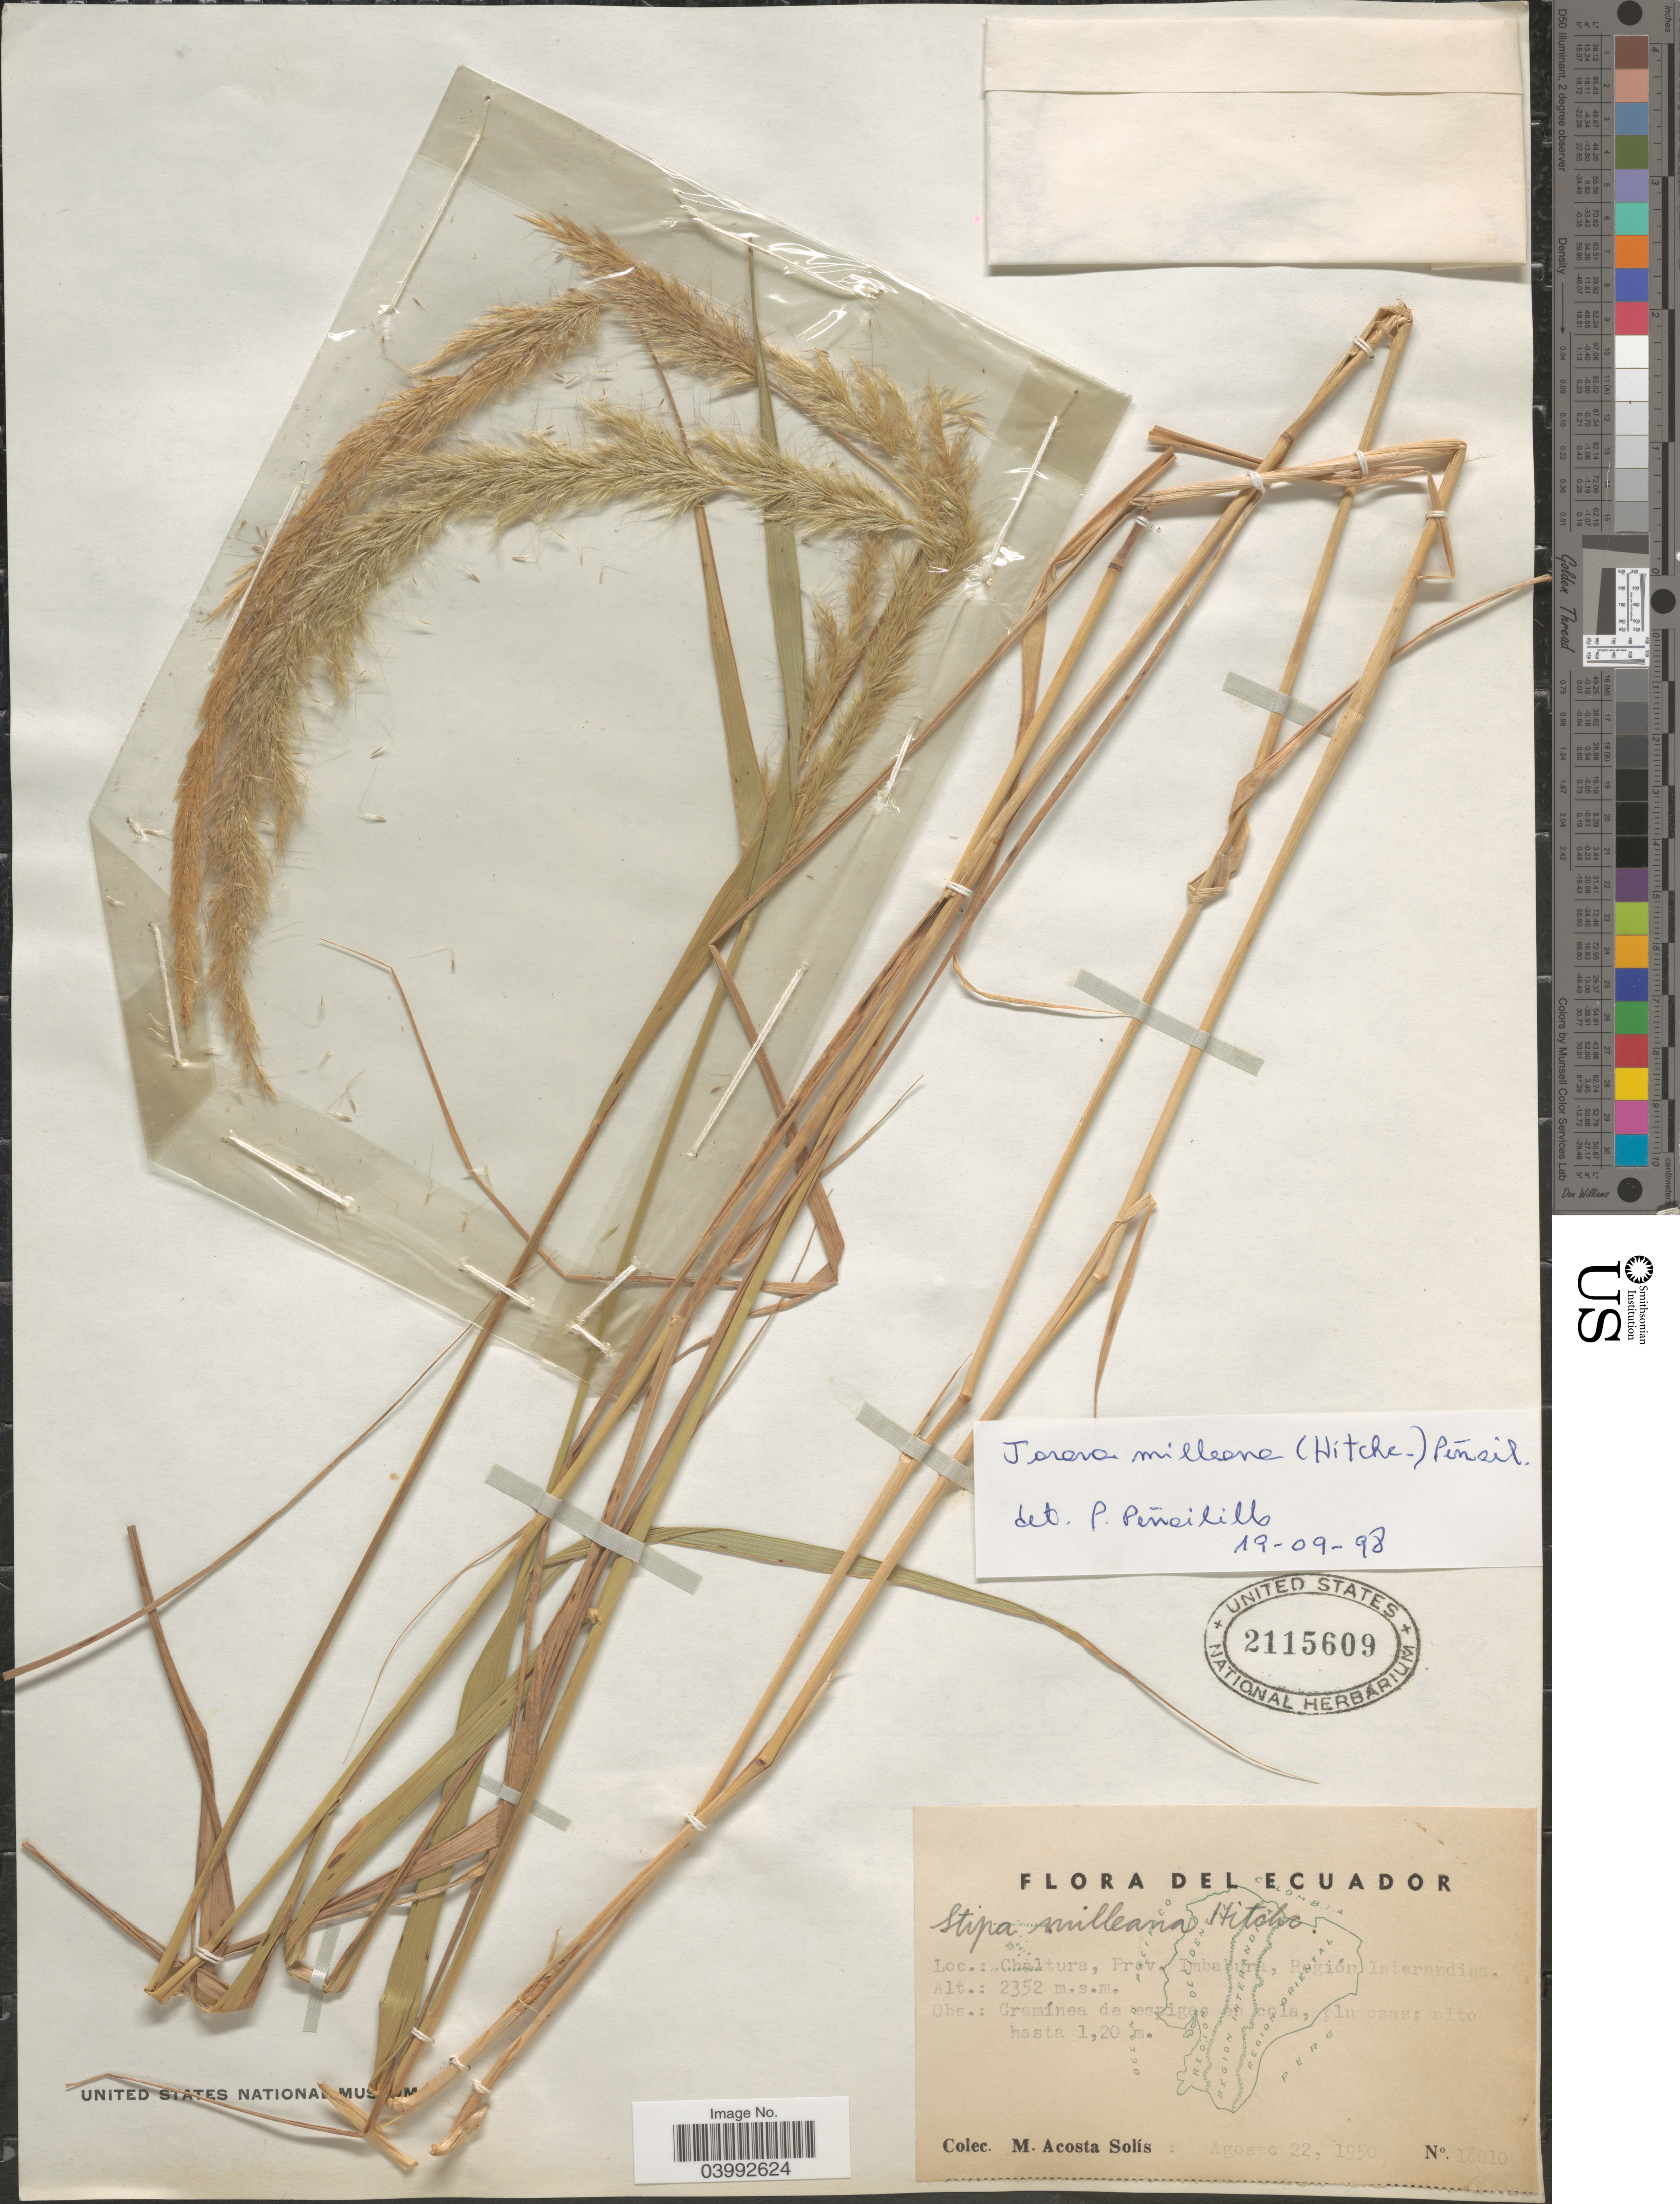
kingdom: Plantae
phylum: Tracheophyta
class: Liliopsida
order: Poales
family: Poaceae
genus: Jarava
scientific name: Jarava milleana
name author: (Hitchc.) Peñail.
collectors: M. Acosta Solis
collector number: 18010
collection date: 1950-08-22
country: Ecuador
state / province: Imbabura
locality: Chaltura, Región Interandina.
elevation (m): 2352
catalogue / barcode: US 2115609